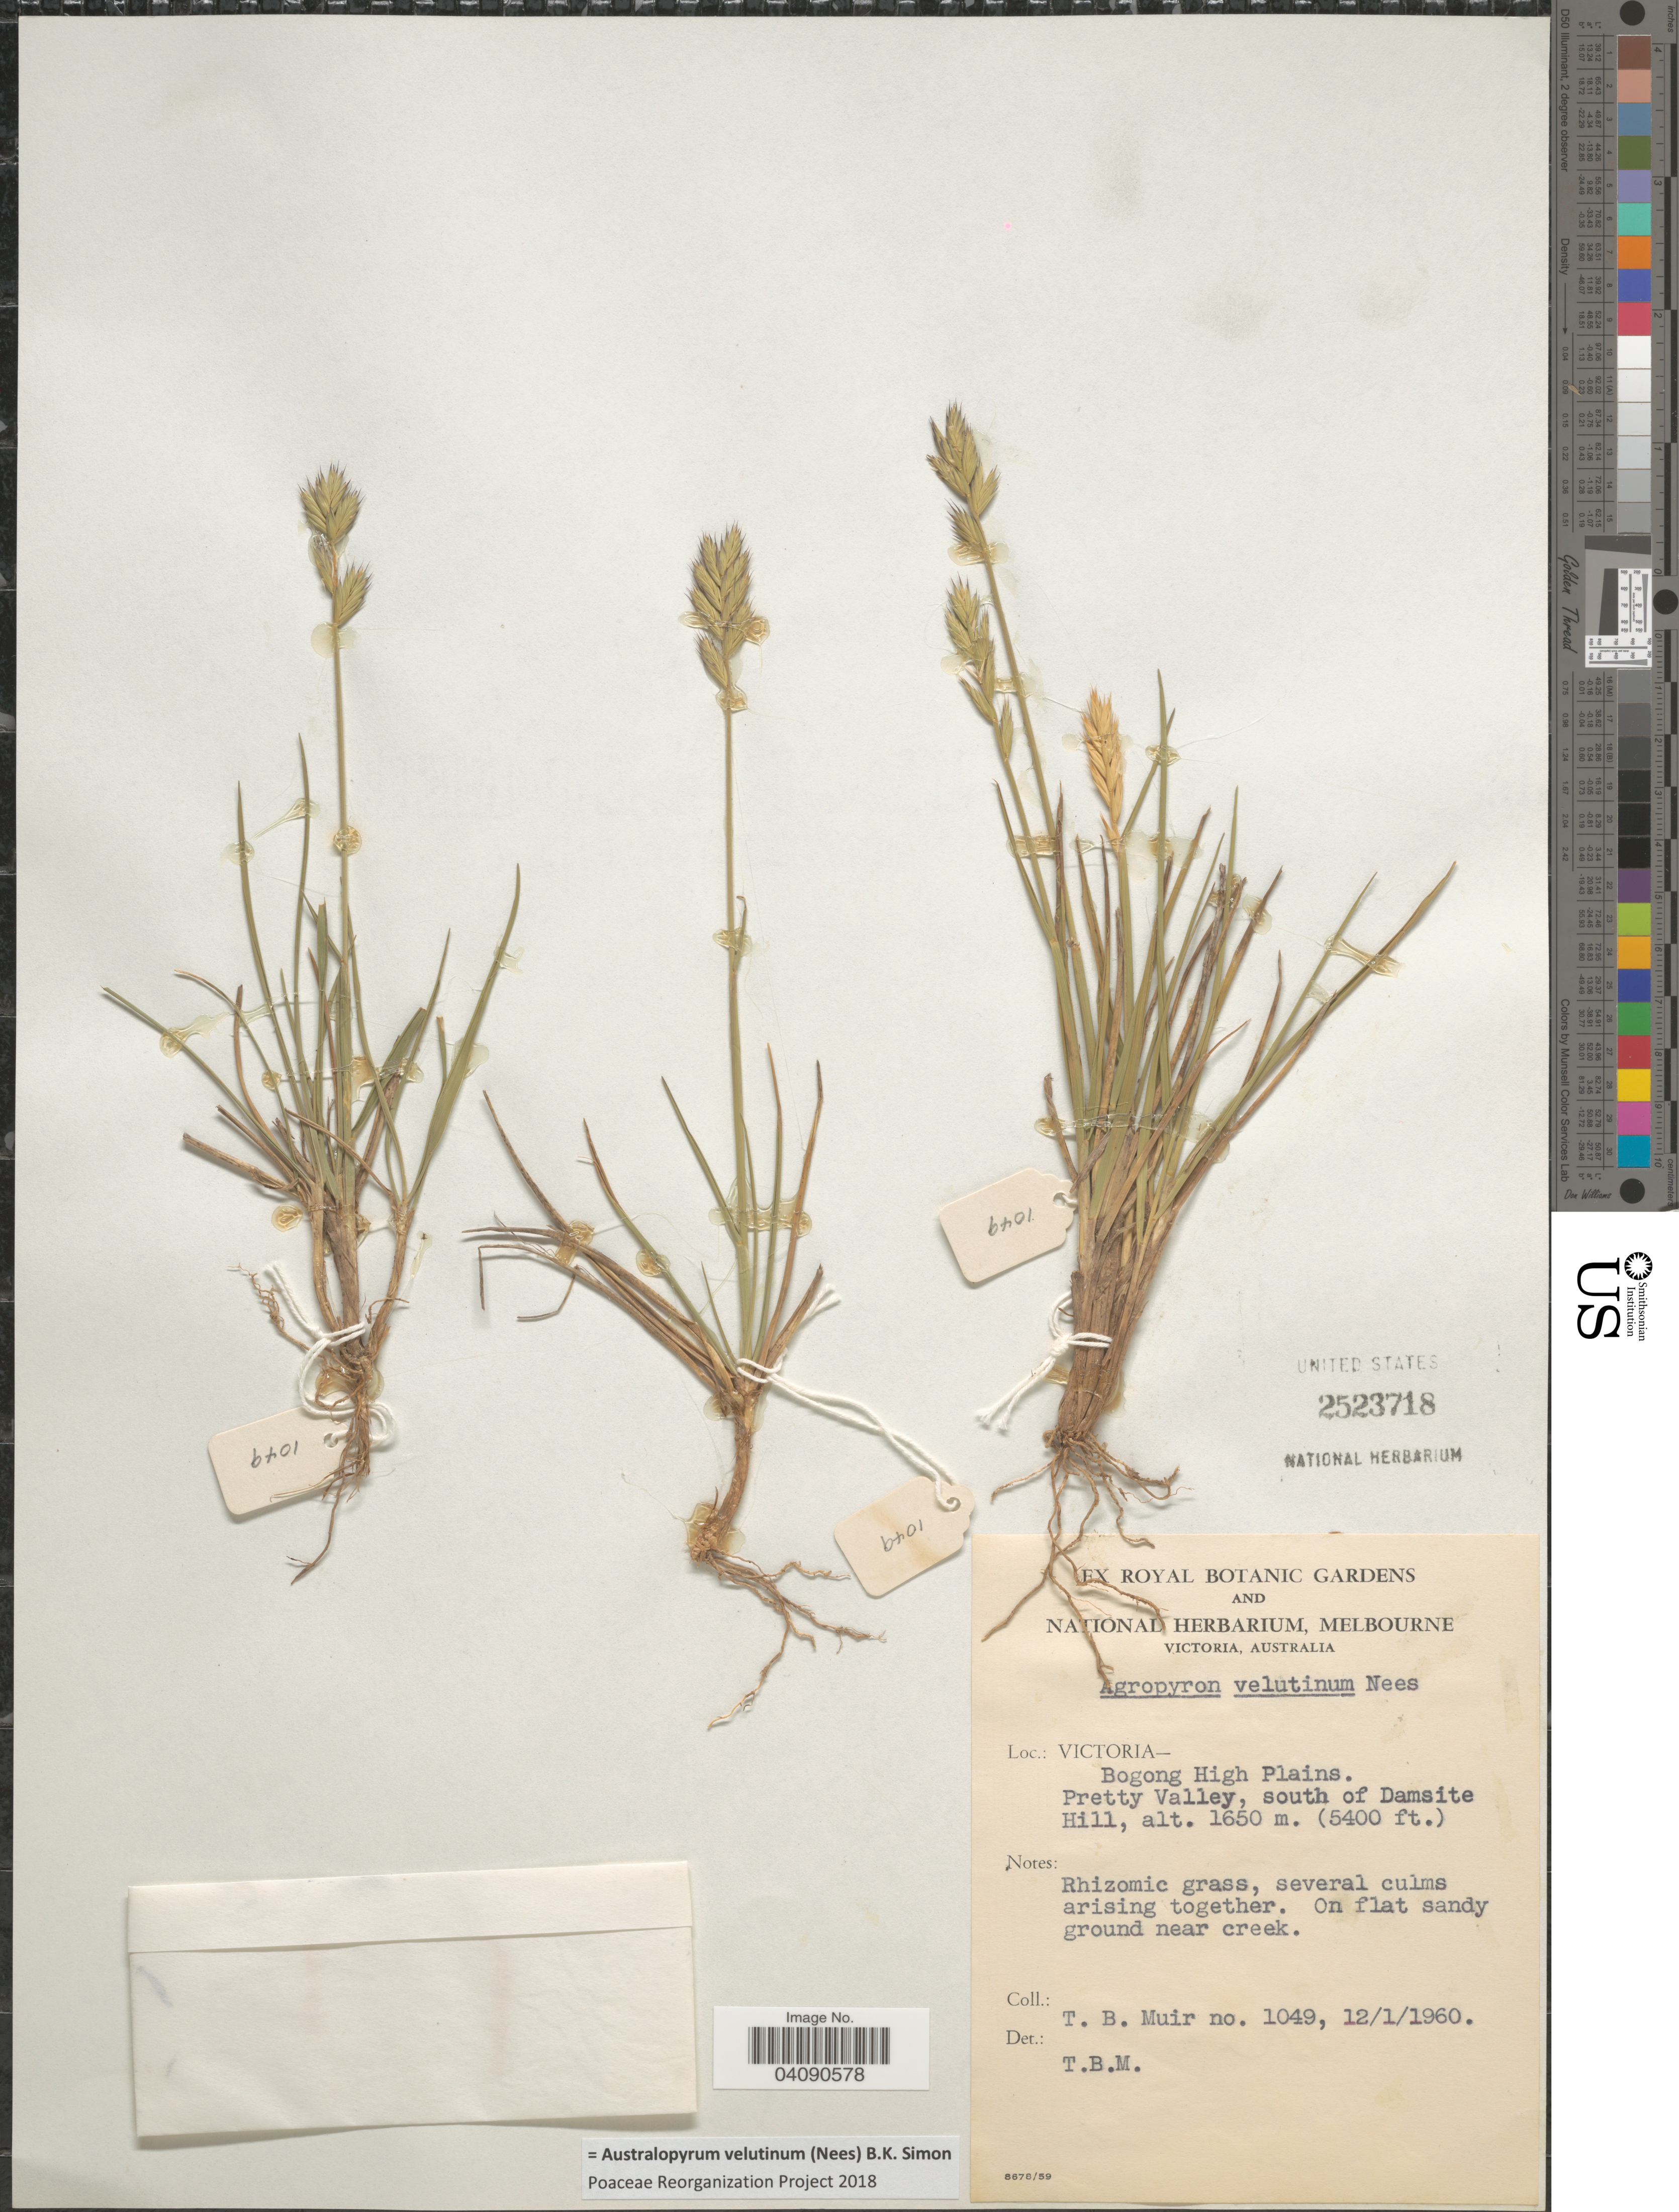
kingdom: Plantae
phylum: Tracheophyta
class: Liliopsida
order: Poales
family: Poaceae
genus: Australopyrum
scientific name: Australopyrum velutinum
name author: (Nees) B.K. Simon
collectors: T. Muir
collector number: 1049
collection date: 1960-01-12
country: Australia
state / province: Victoria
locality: Victoria - Bogong High Plains. Pretty Valley, south of Damsite Hill.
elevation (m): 1650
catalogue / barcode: US 2523718